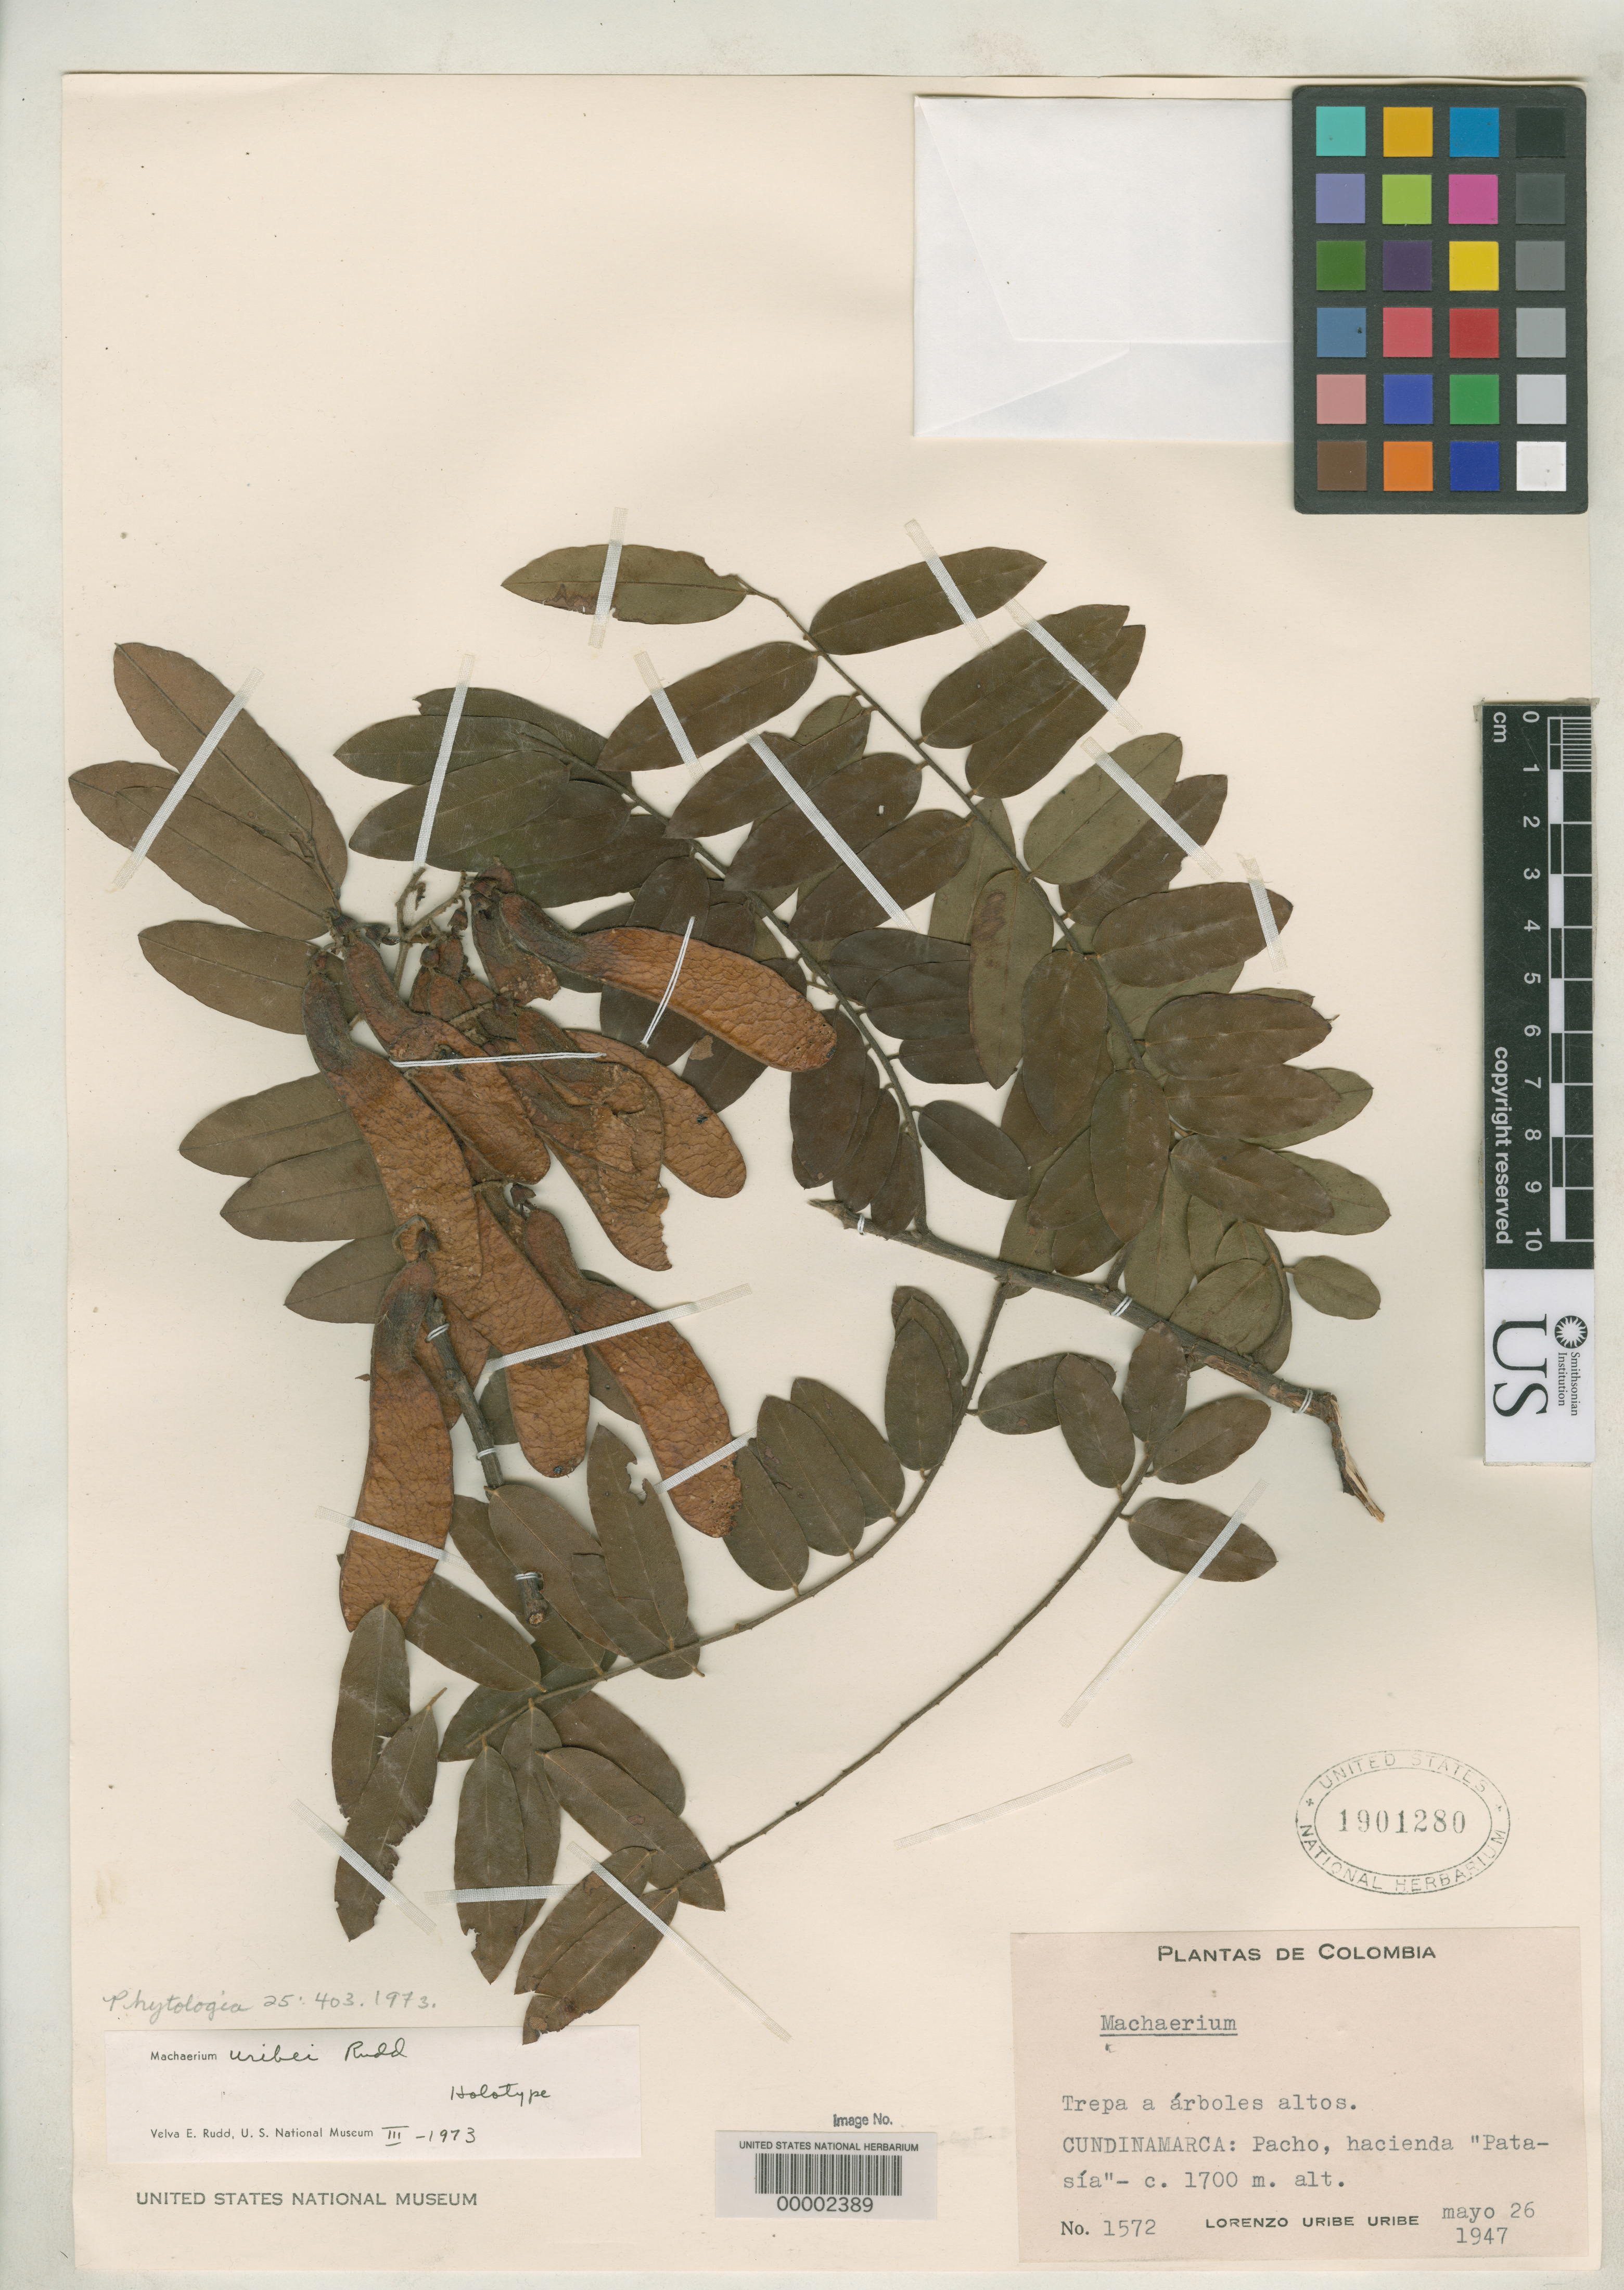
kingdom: Plantae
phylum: Tracheophyta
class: Magnoliopsida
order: Fabales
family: Fabaceae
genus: Machaerium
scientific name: Machaerium uribei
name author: Rudd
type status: Holotype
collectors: L. Uribe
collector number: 1572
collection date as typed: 26 May 1947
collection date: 1947-05-26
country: Colombia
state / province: Cundinamarca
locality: Pacho.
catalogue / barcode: US 1901280